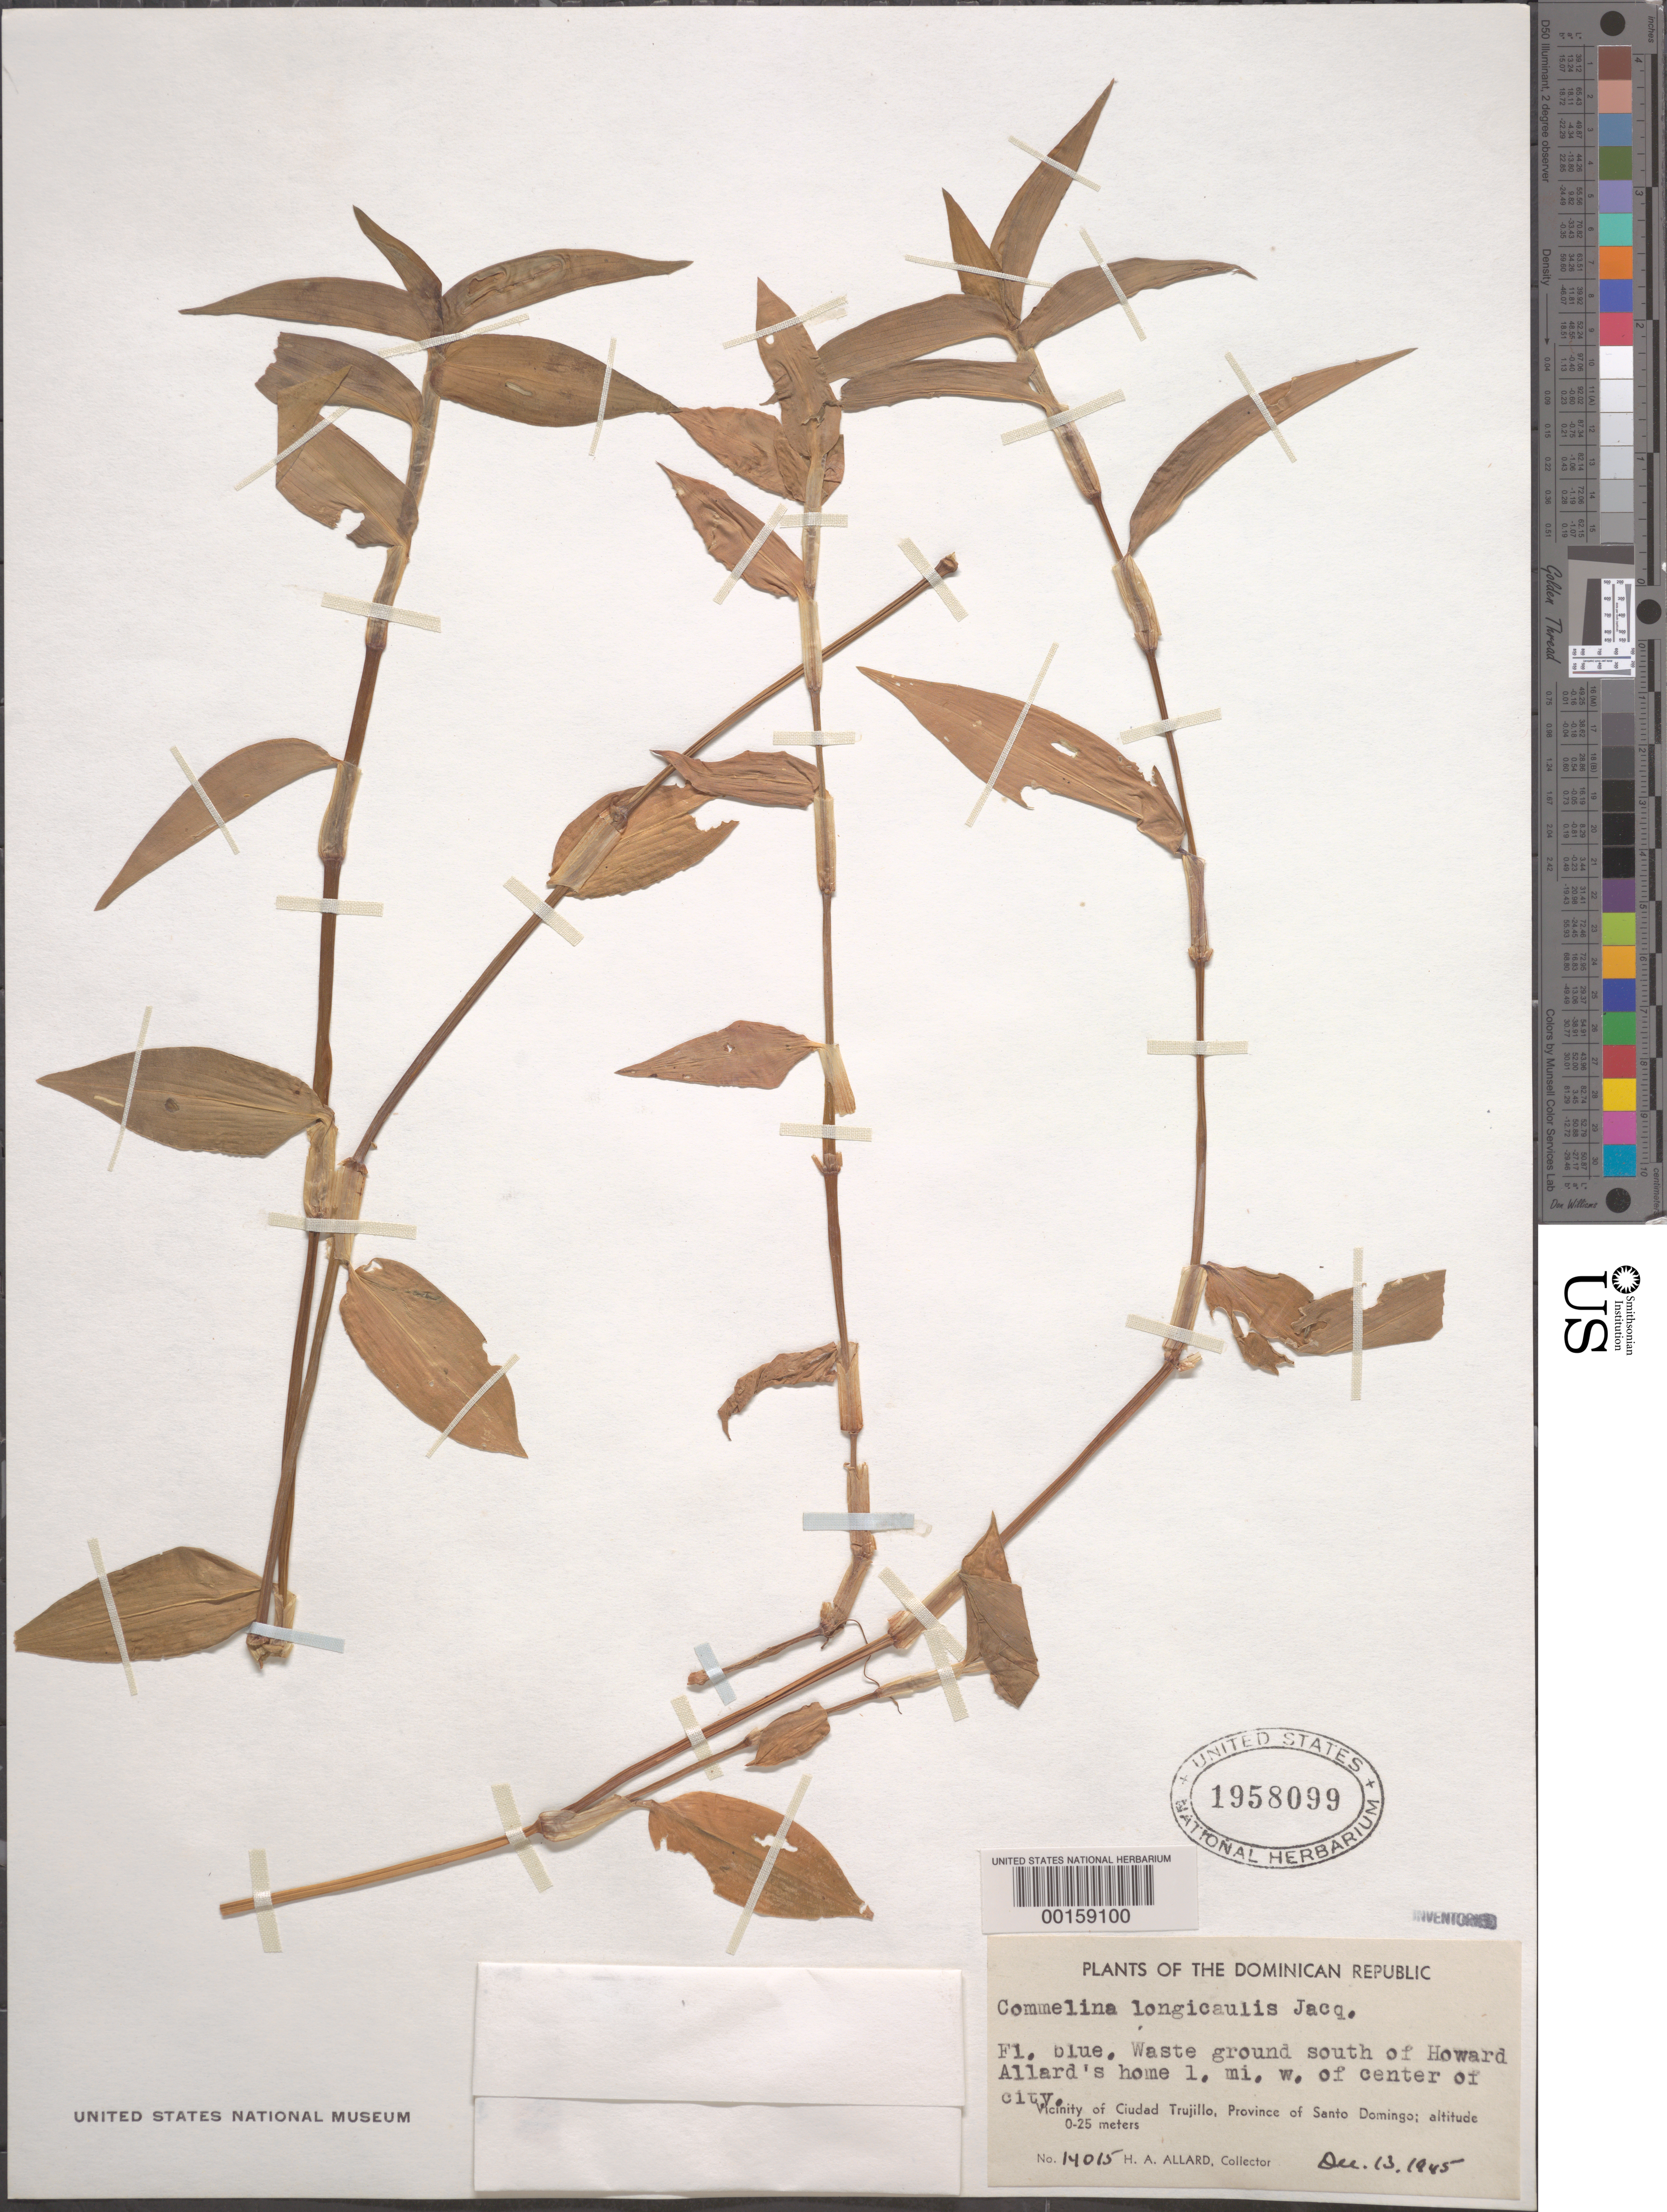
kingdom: Plantae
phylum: Tracheophyta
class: Liliopsida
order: Commelinales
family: Commelinaceae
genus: Commelina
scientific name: Commelina diffusa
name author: Burm. f.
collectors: H. A. Allard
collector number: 14015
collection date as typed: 13 Dec 1945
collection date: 1945-12-13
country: Dominican Republic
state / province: Distrito Nacional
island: Hispaniola Island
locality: Ciudad trujillo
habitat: Waste ground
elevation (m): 25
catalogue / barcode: US 1958099